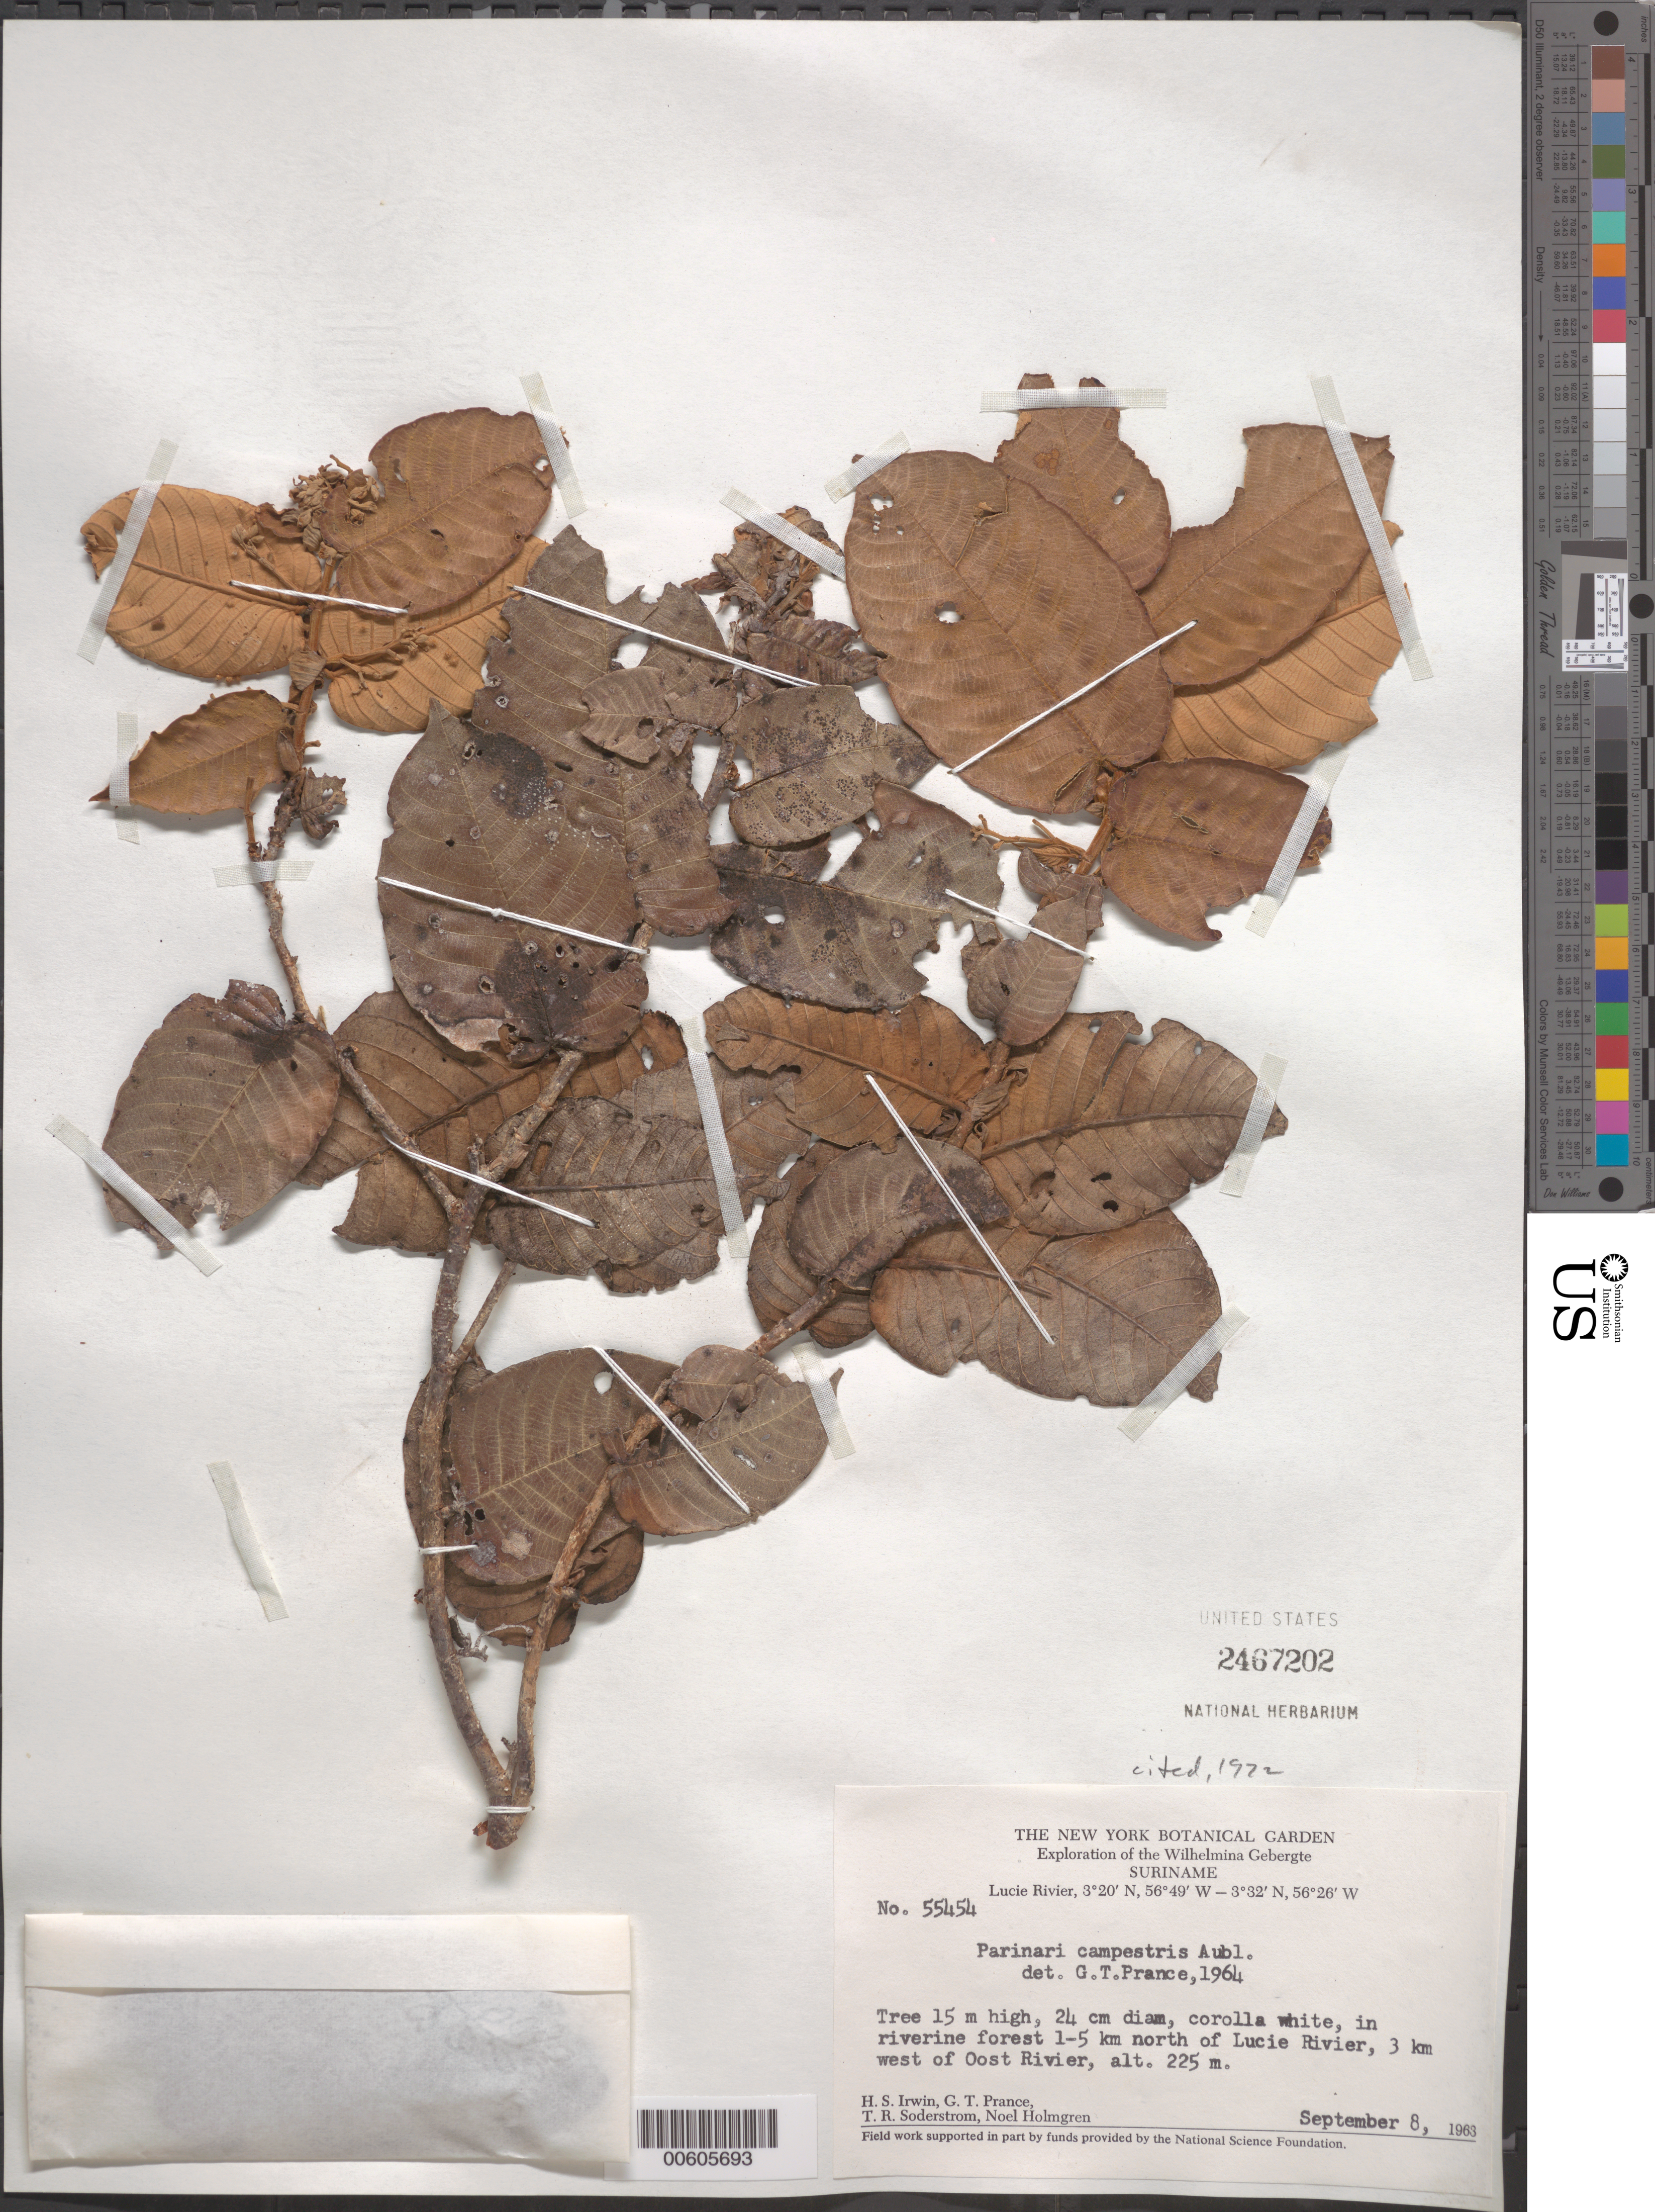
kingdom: Plantae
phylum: Tracheophyta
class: Magnoliopsida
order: Malpighiales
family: Chrysobalanaceae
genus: Parinari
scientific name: Parinari campestris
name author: Aubl.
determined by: Prance, G. T.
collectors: H. Irwin, G. T. Prance, T. R. Soderstrom & N. H. Holmgren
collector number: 55454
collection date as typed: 8-Sep-63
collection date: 1963-09-08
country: Suriname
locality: Lucie R., 1.5 km N of, 3 km W of Oost R., Wilhelmina Gebergte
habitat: Riverine forest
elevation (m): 225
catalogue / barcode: US 2467202